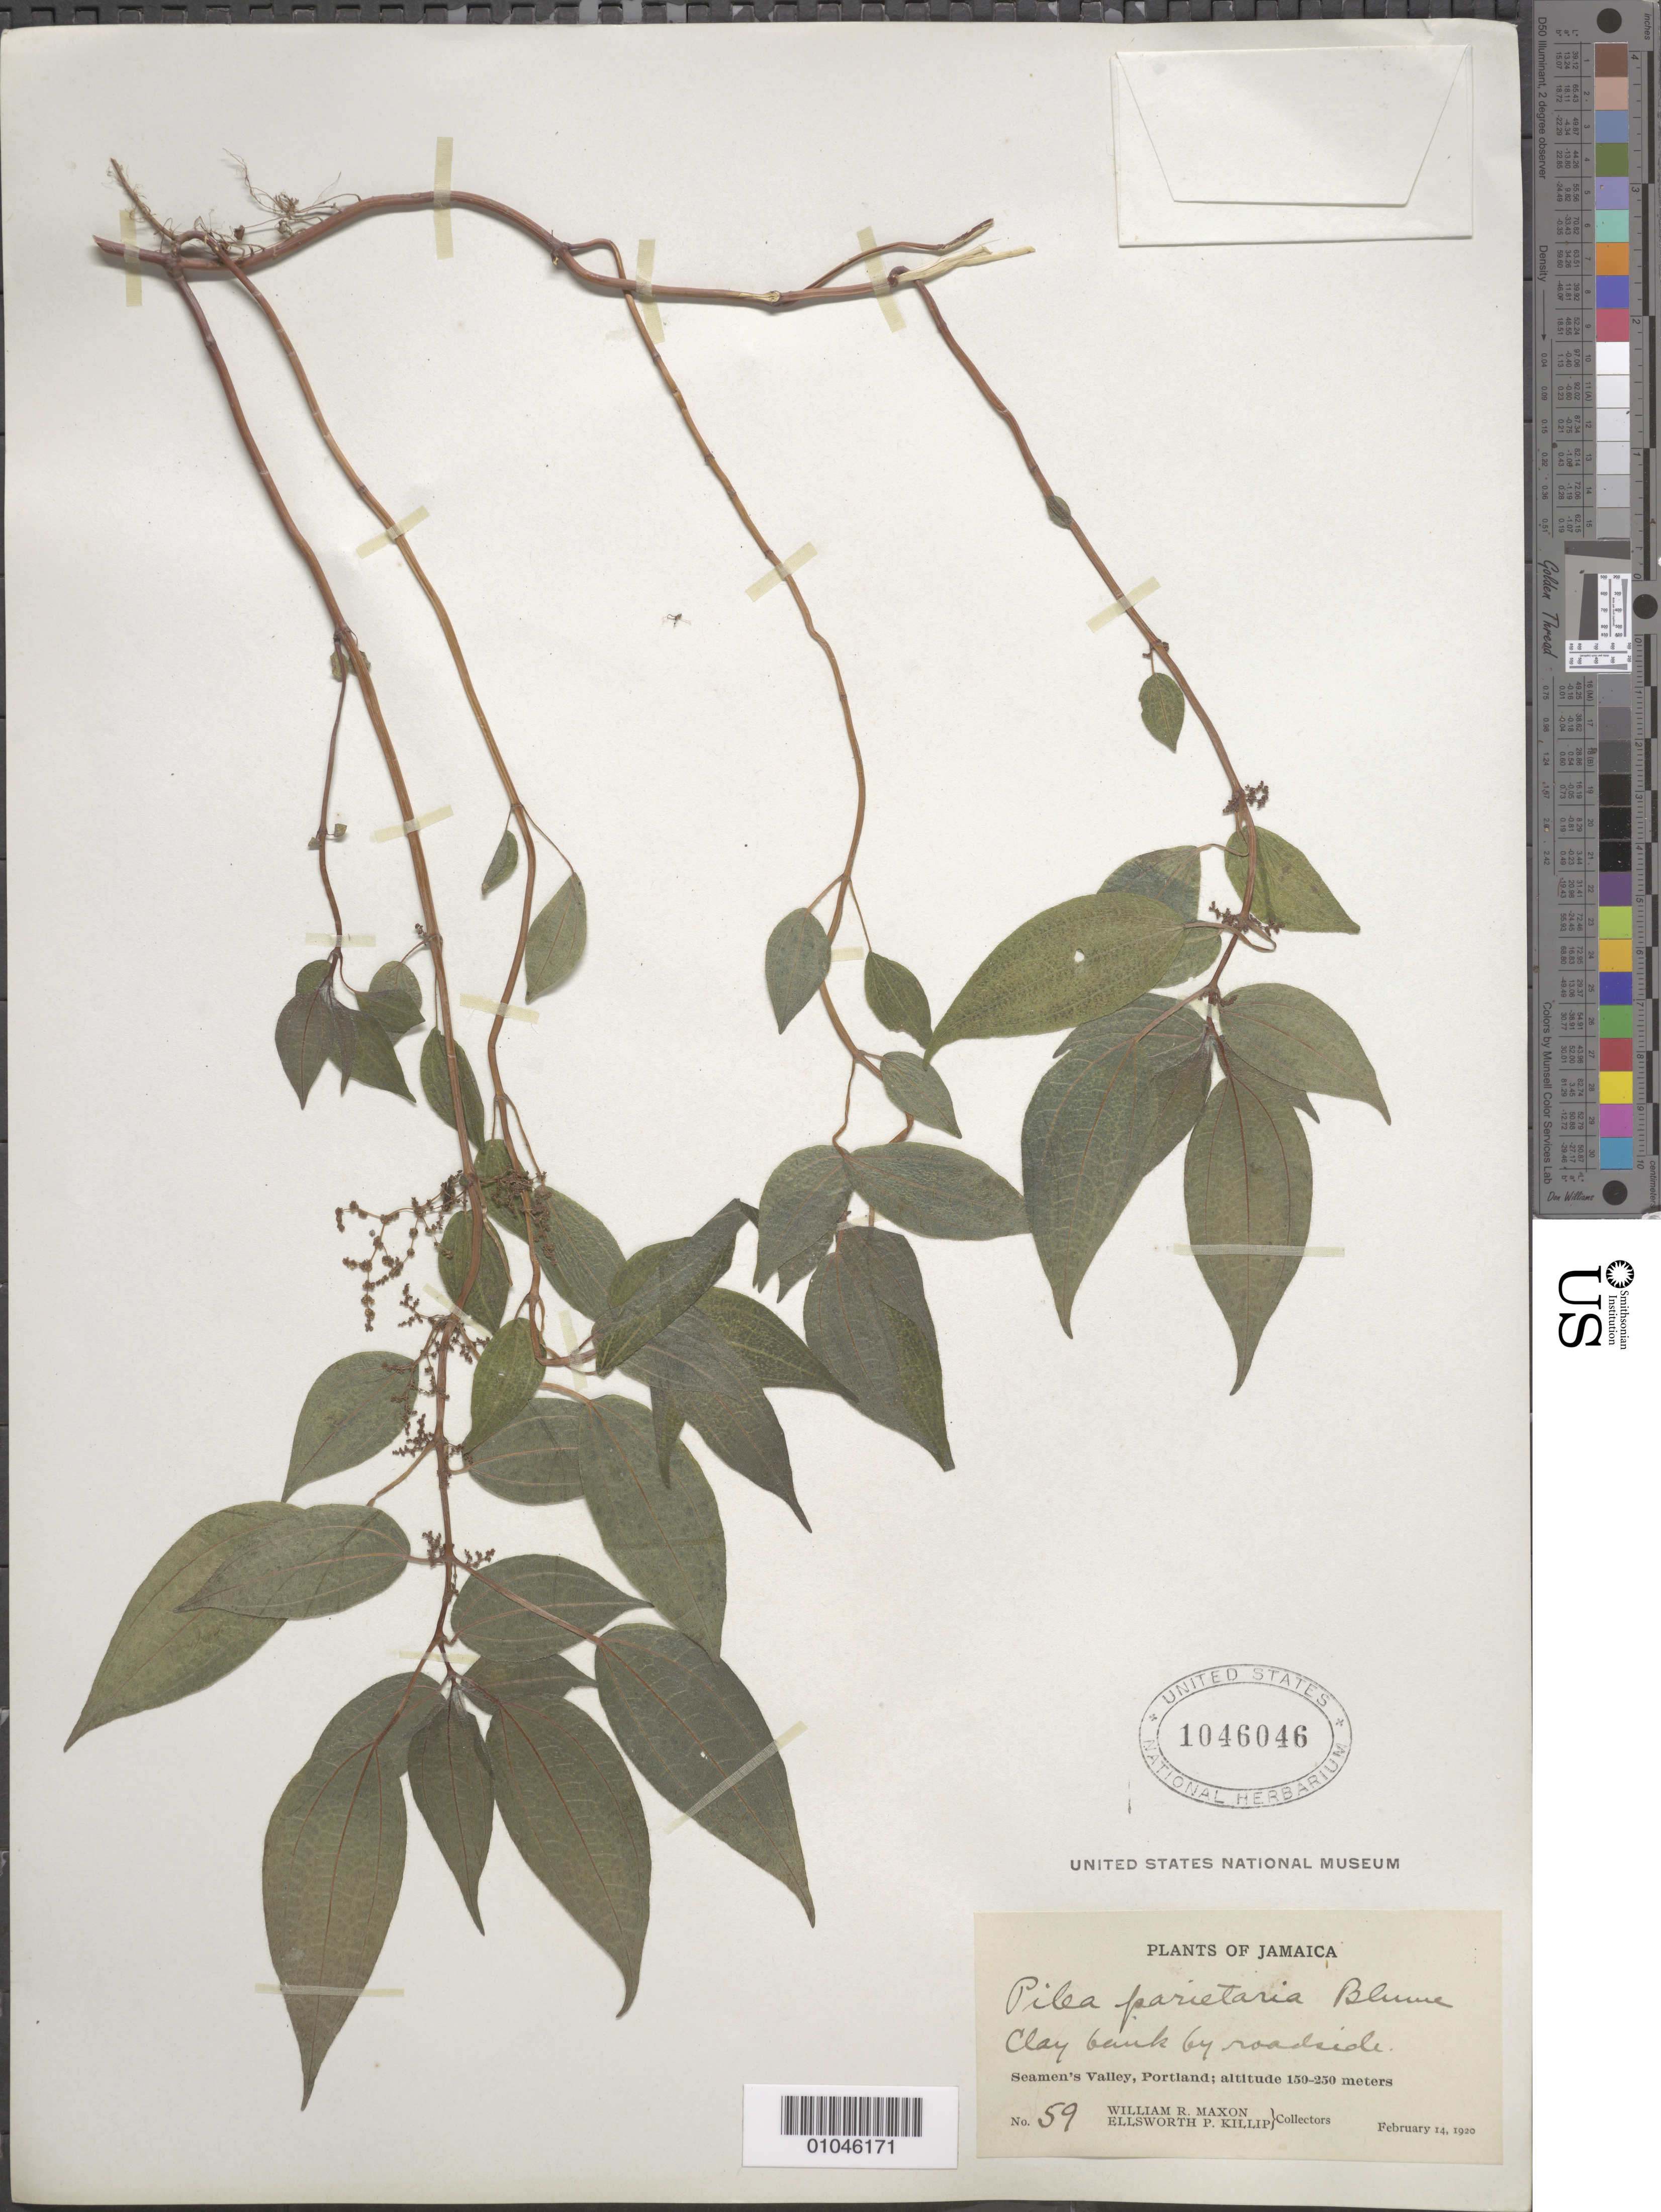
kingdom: Plantae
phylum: Tracheophyta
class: Magnoliopsida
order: Rosales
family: Urticaceae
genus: Pilea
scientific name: Pilea parietaria var. parietaria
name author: (L.) Blume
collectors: W. R. Maxon & E. P. Killip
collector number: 59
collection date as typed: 14 Feb 1920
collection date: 1920-02-14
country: Jamaica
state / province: Portland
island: Jamaica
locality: Clay bank by roadside. Seamen's Valley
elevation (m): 150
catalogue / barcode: US 1046046